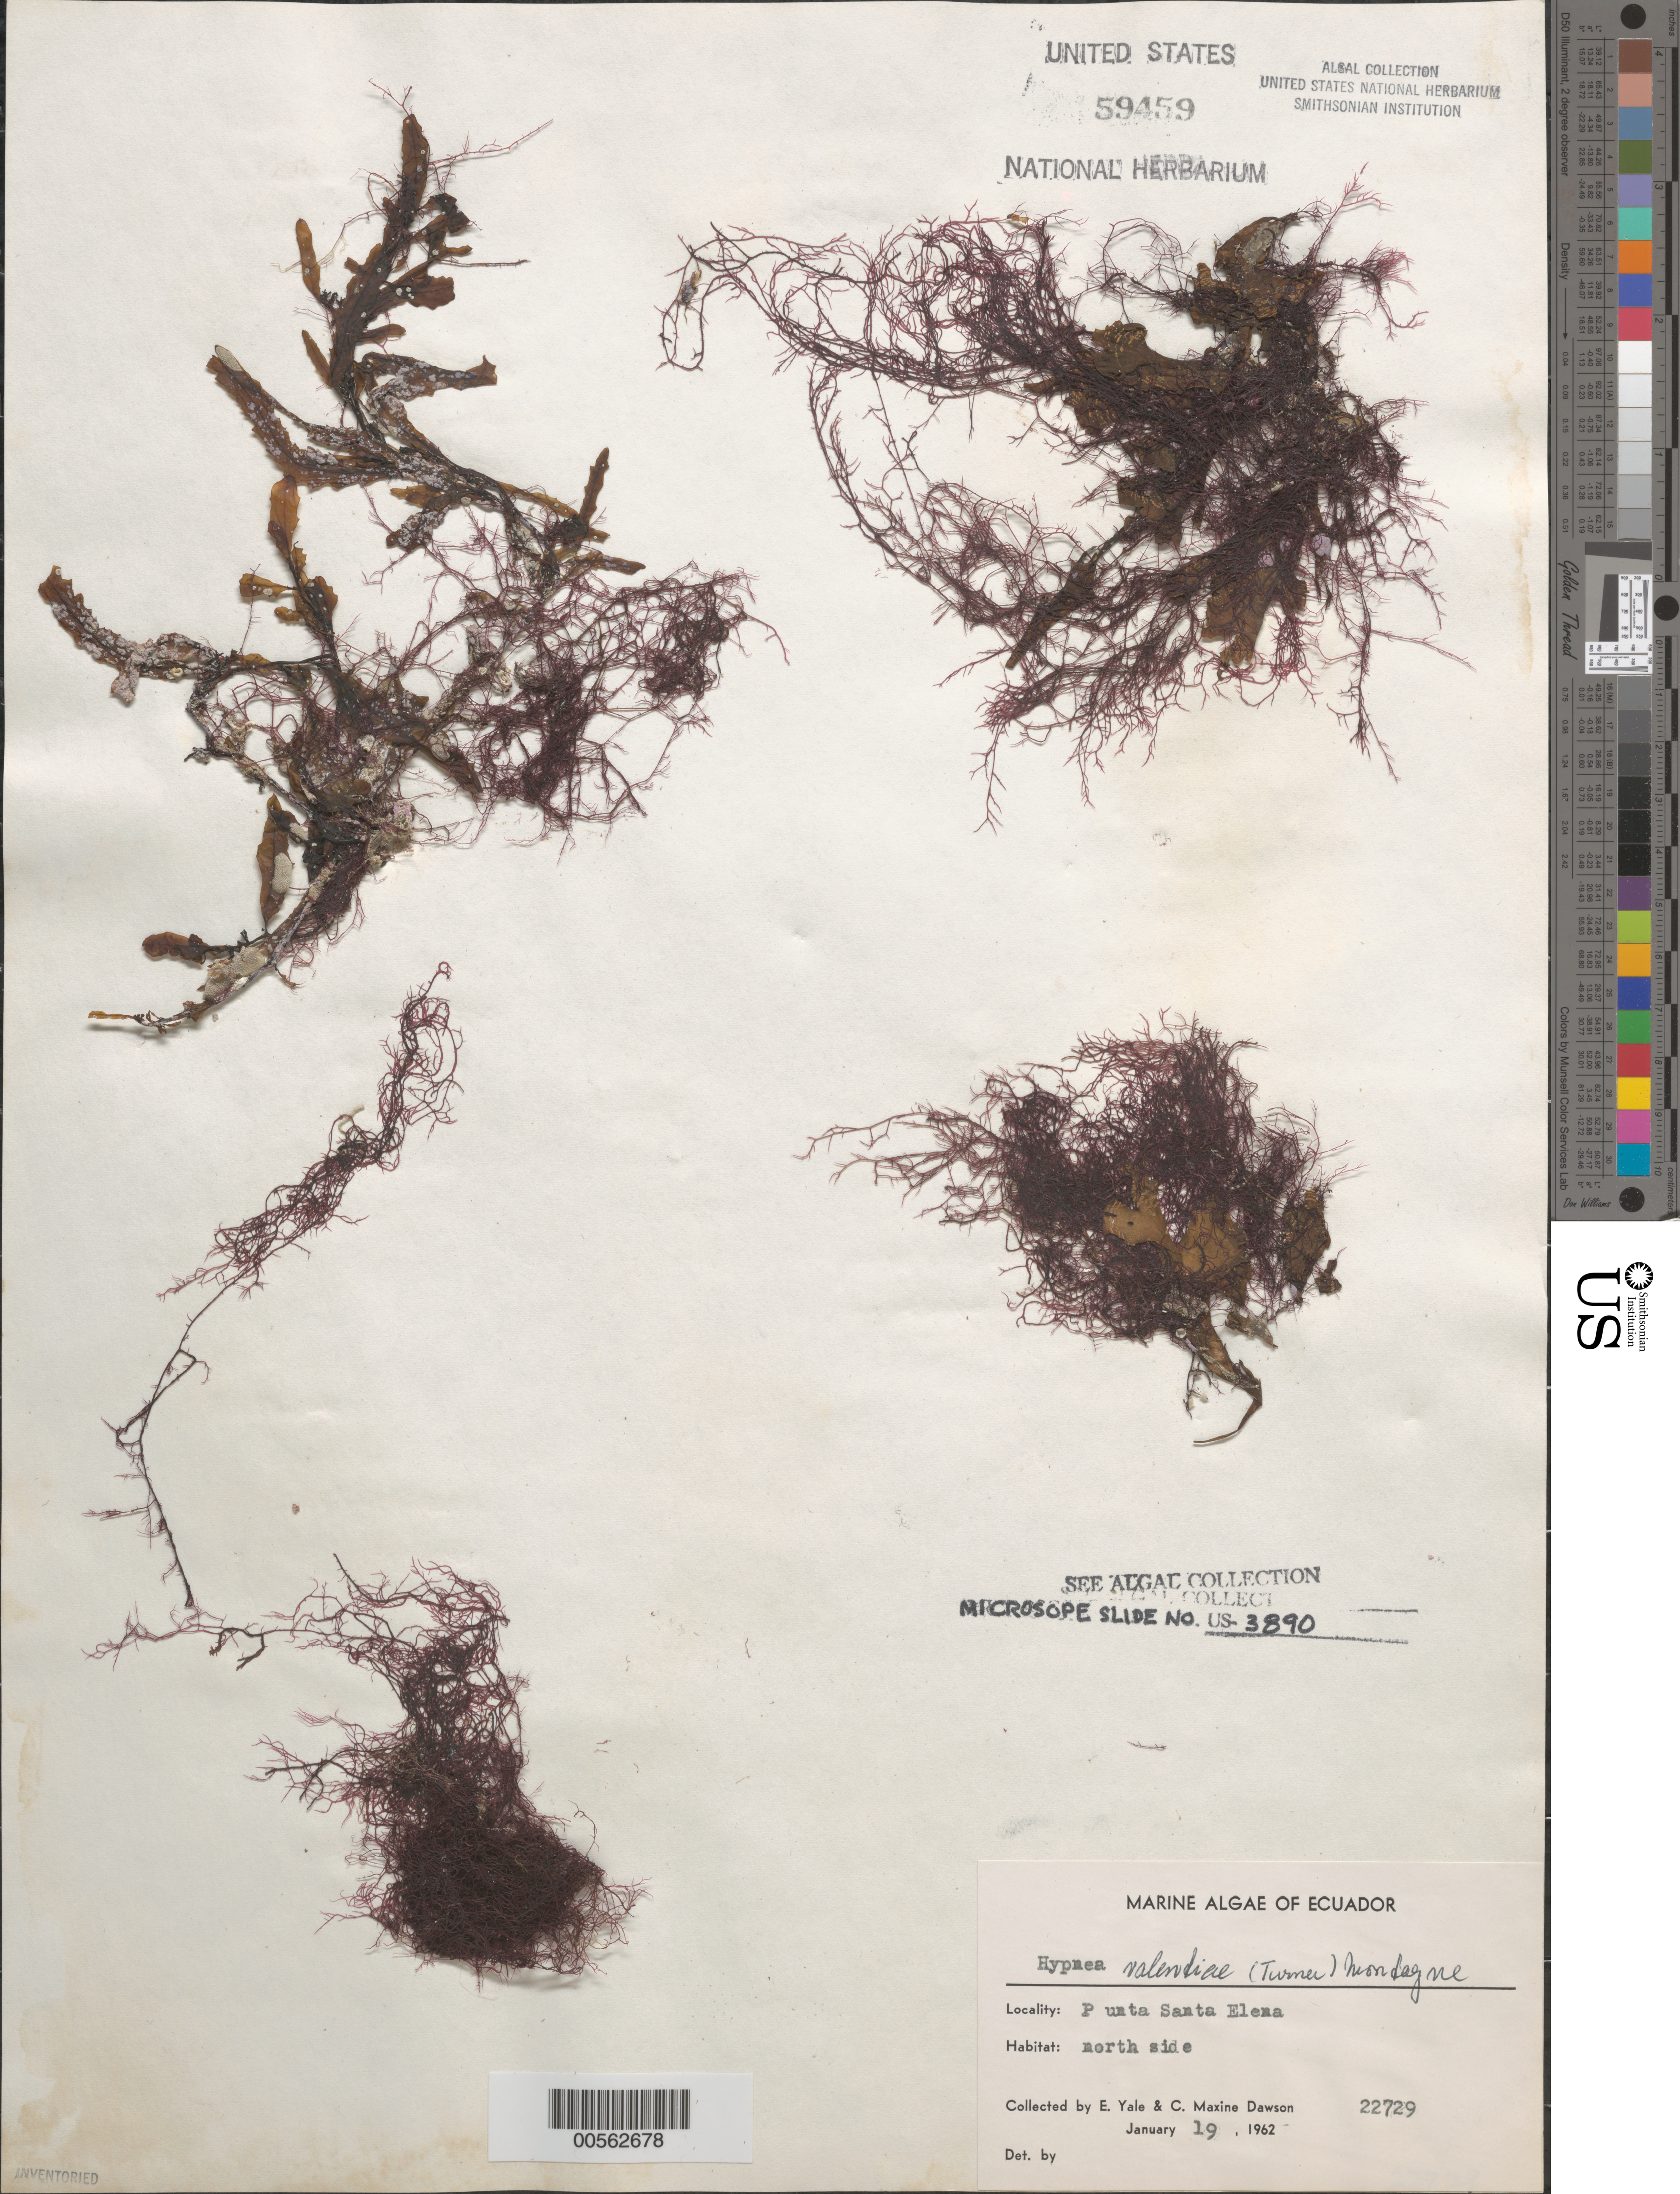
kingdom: Plantae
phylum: Rhodophyta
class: Florideophyceae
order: Gigartinales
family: Cystocloniaceae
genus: Hypnea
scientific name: Hypnea valentiae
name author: (Turner) Mont.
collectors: E. Y. Dawson & C. M. Dawson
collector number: EYD 22729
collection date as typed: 19 Jan 1962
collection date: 1962-01-19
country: Ecuador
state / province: Guayas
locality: Punta Santa Elena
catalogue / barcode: US 59459